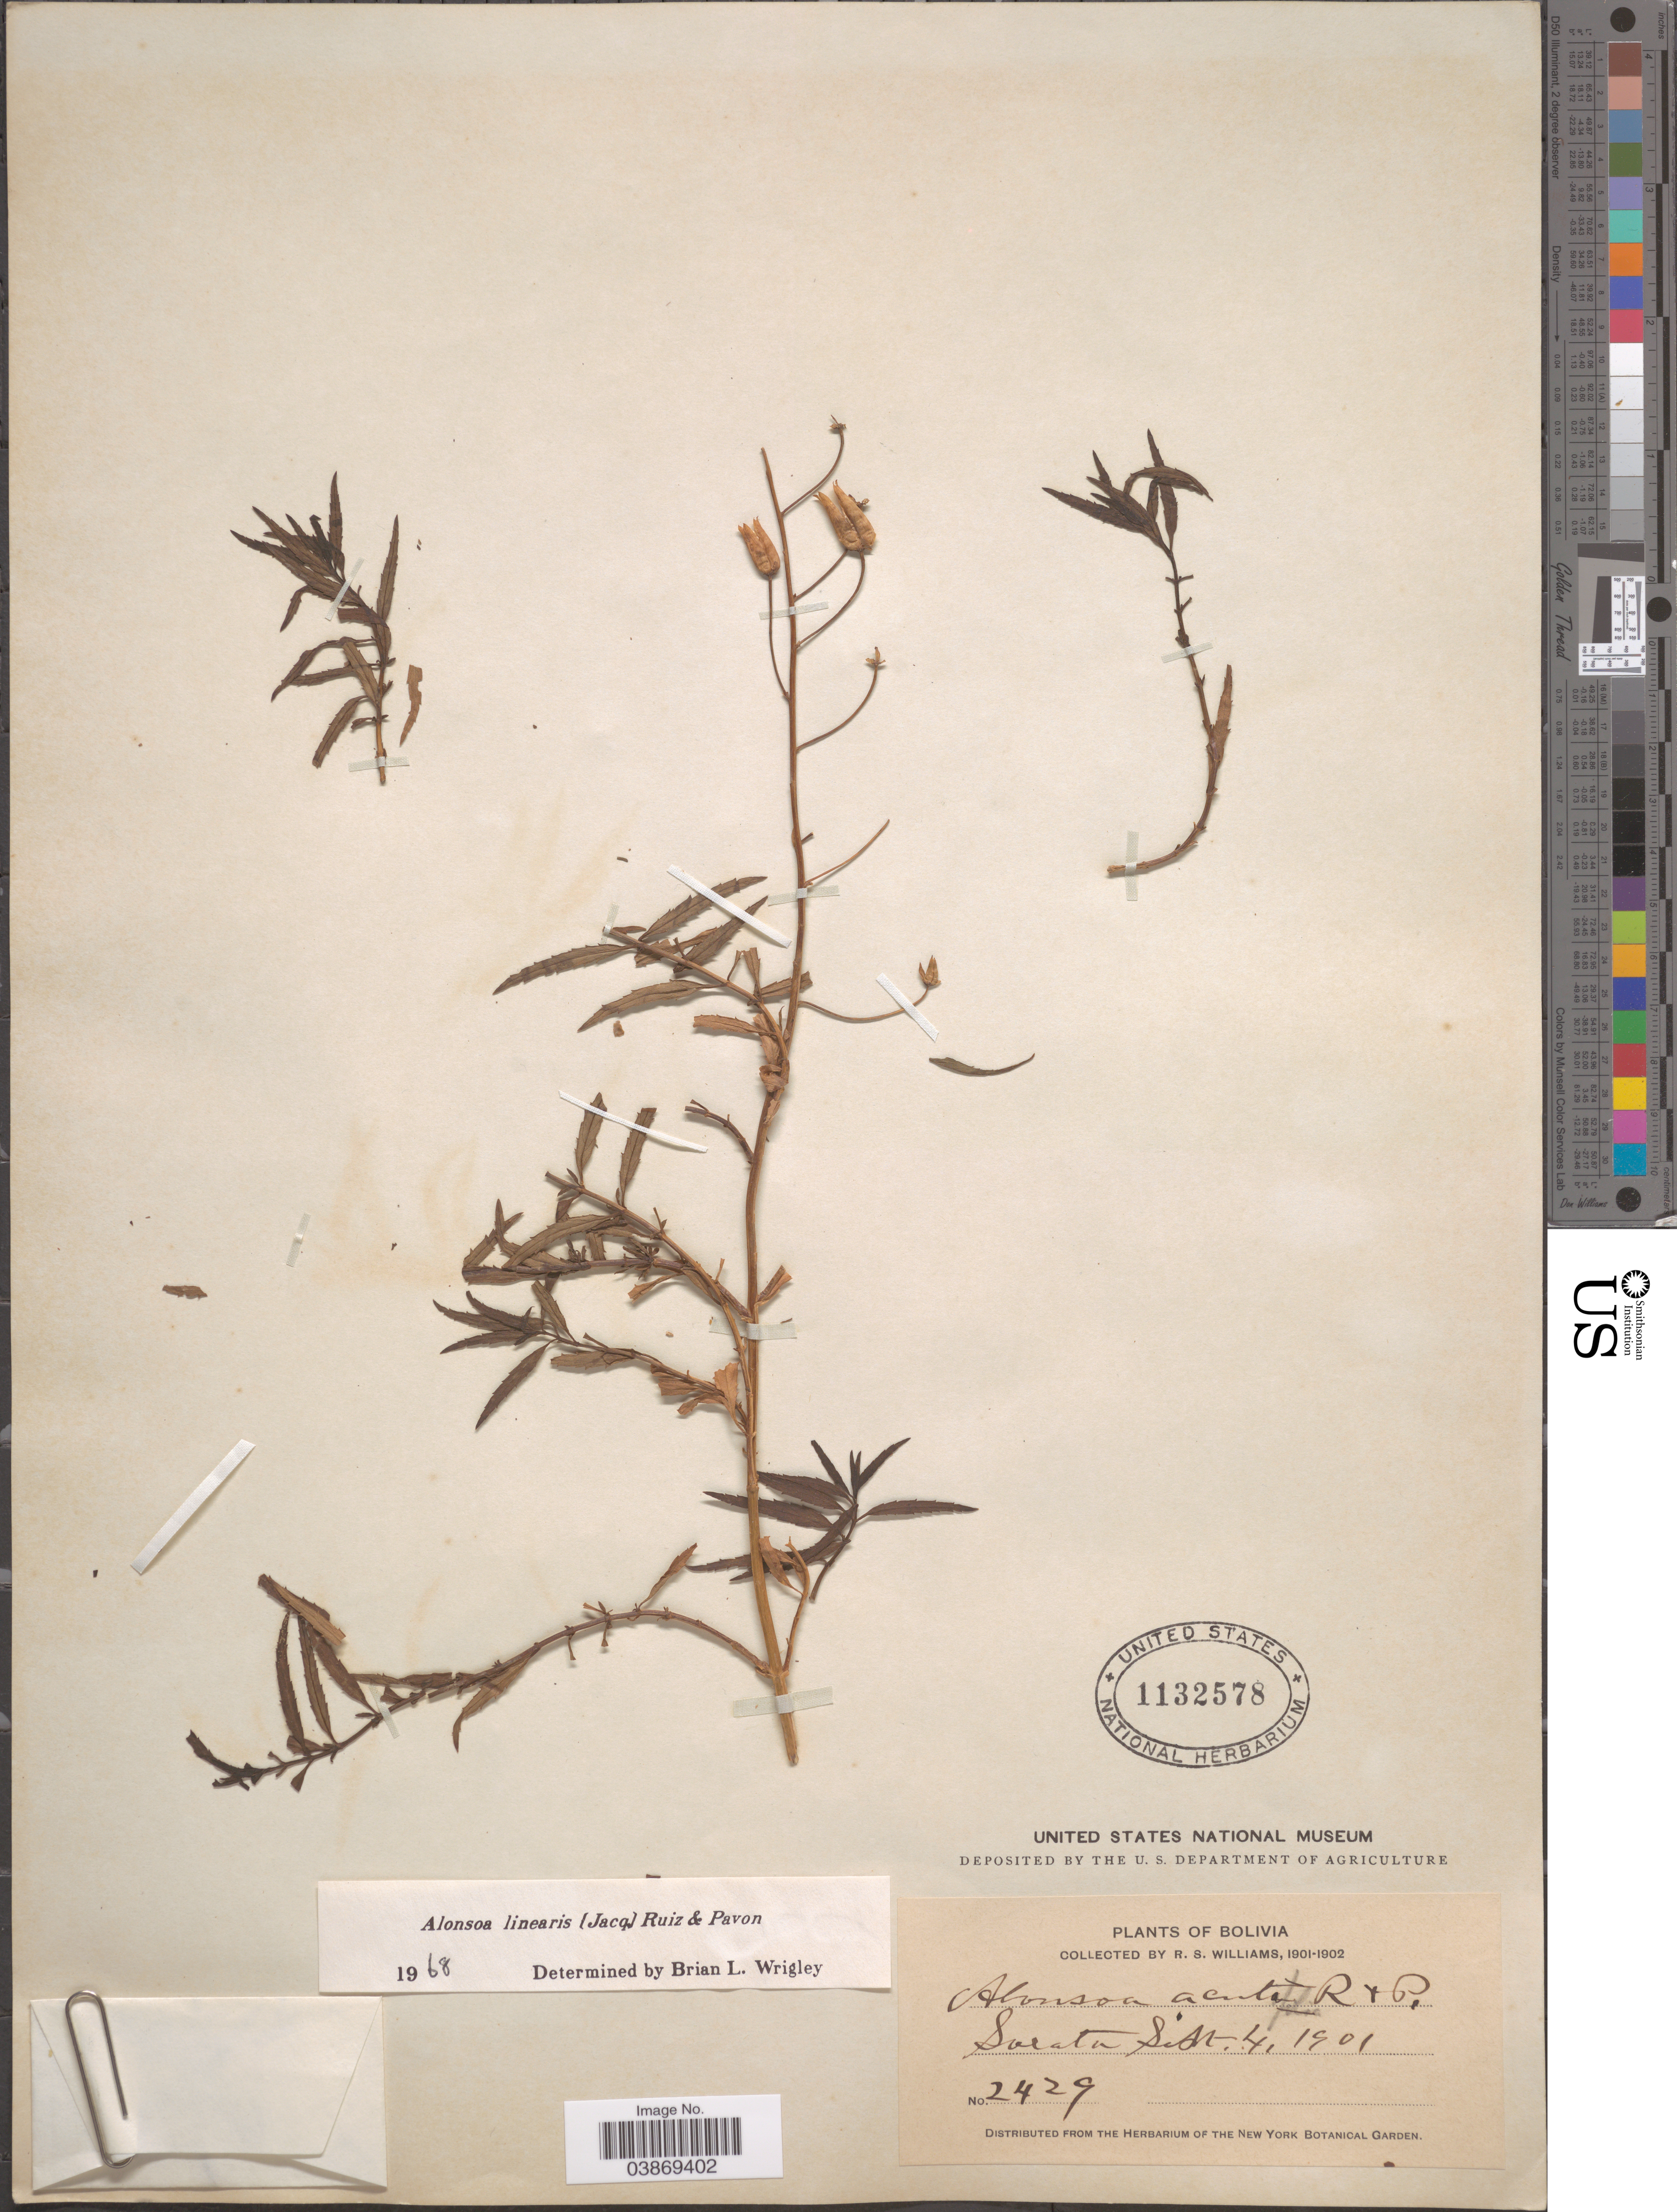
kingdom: Plantae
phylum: Tracheophyta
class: Magnoliopsida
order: Lamiales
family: Scrophulariaceae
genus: Alonsoa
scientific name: Alonsoa linearis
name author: (Jacq.) Ruiz & Pav.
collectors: R. S. Williams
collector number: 2429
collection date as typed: Sept. 4, 1901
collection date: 1901-09-04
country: Bolivia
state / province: La Páz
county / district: Larecaja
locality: Sorata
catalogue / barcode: US 1132578